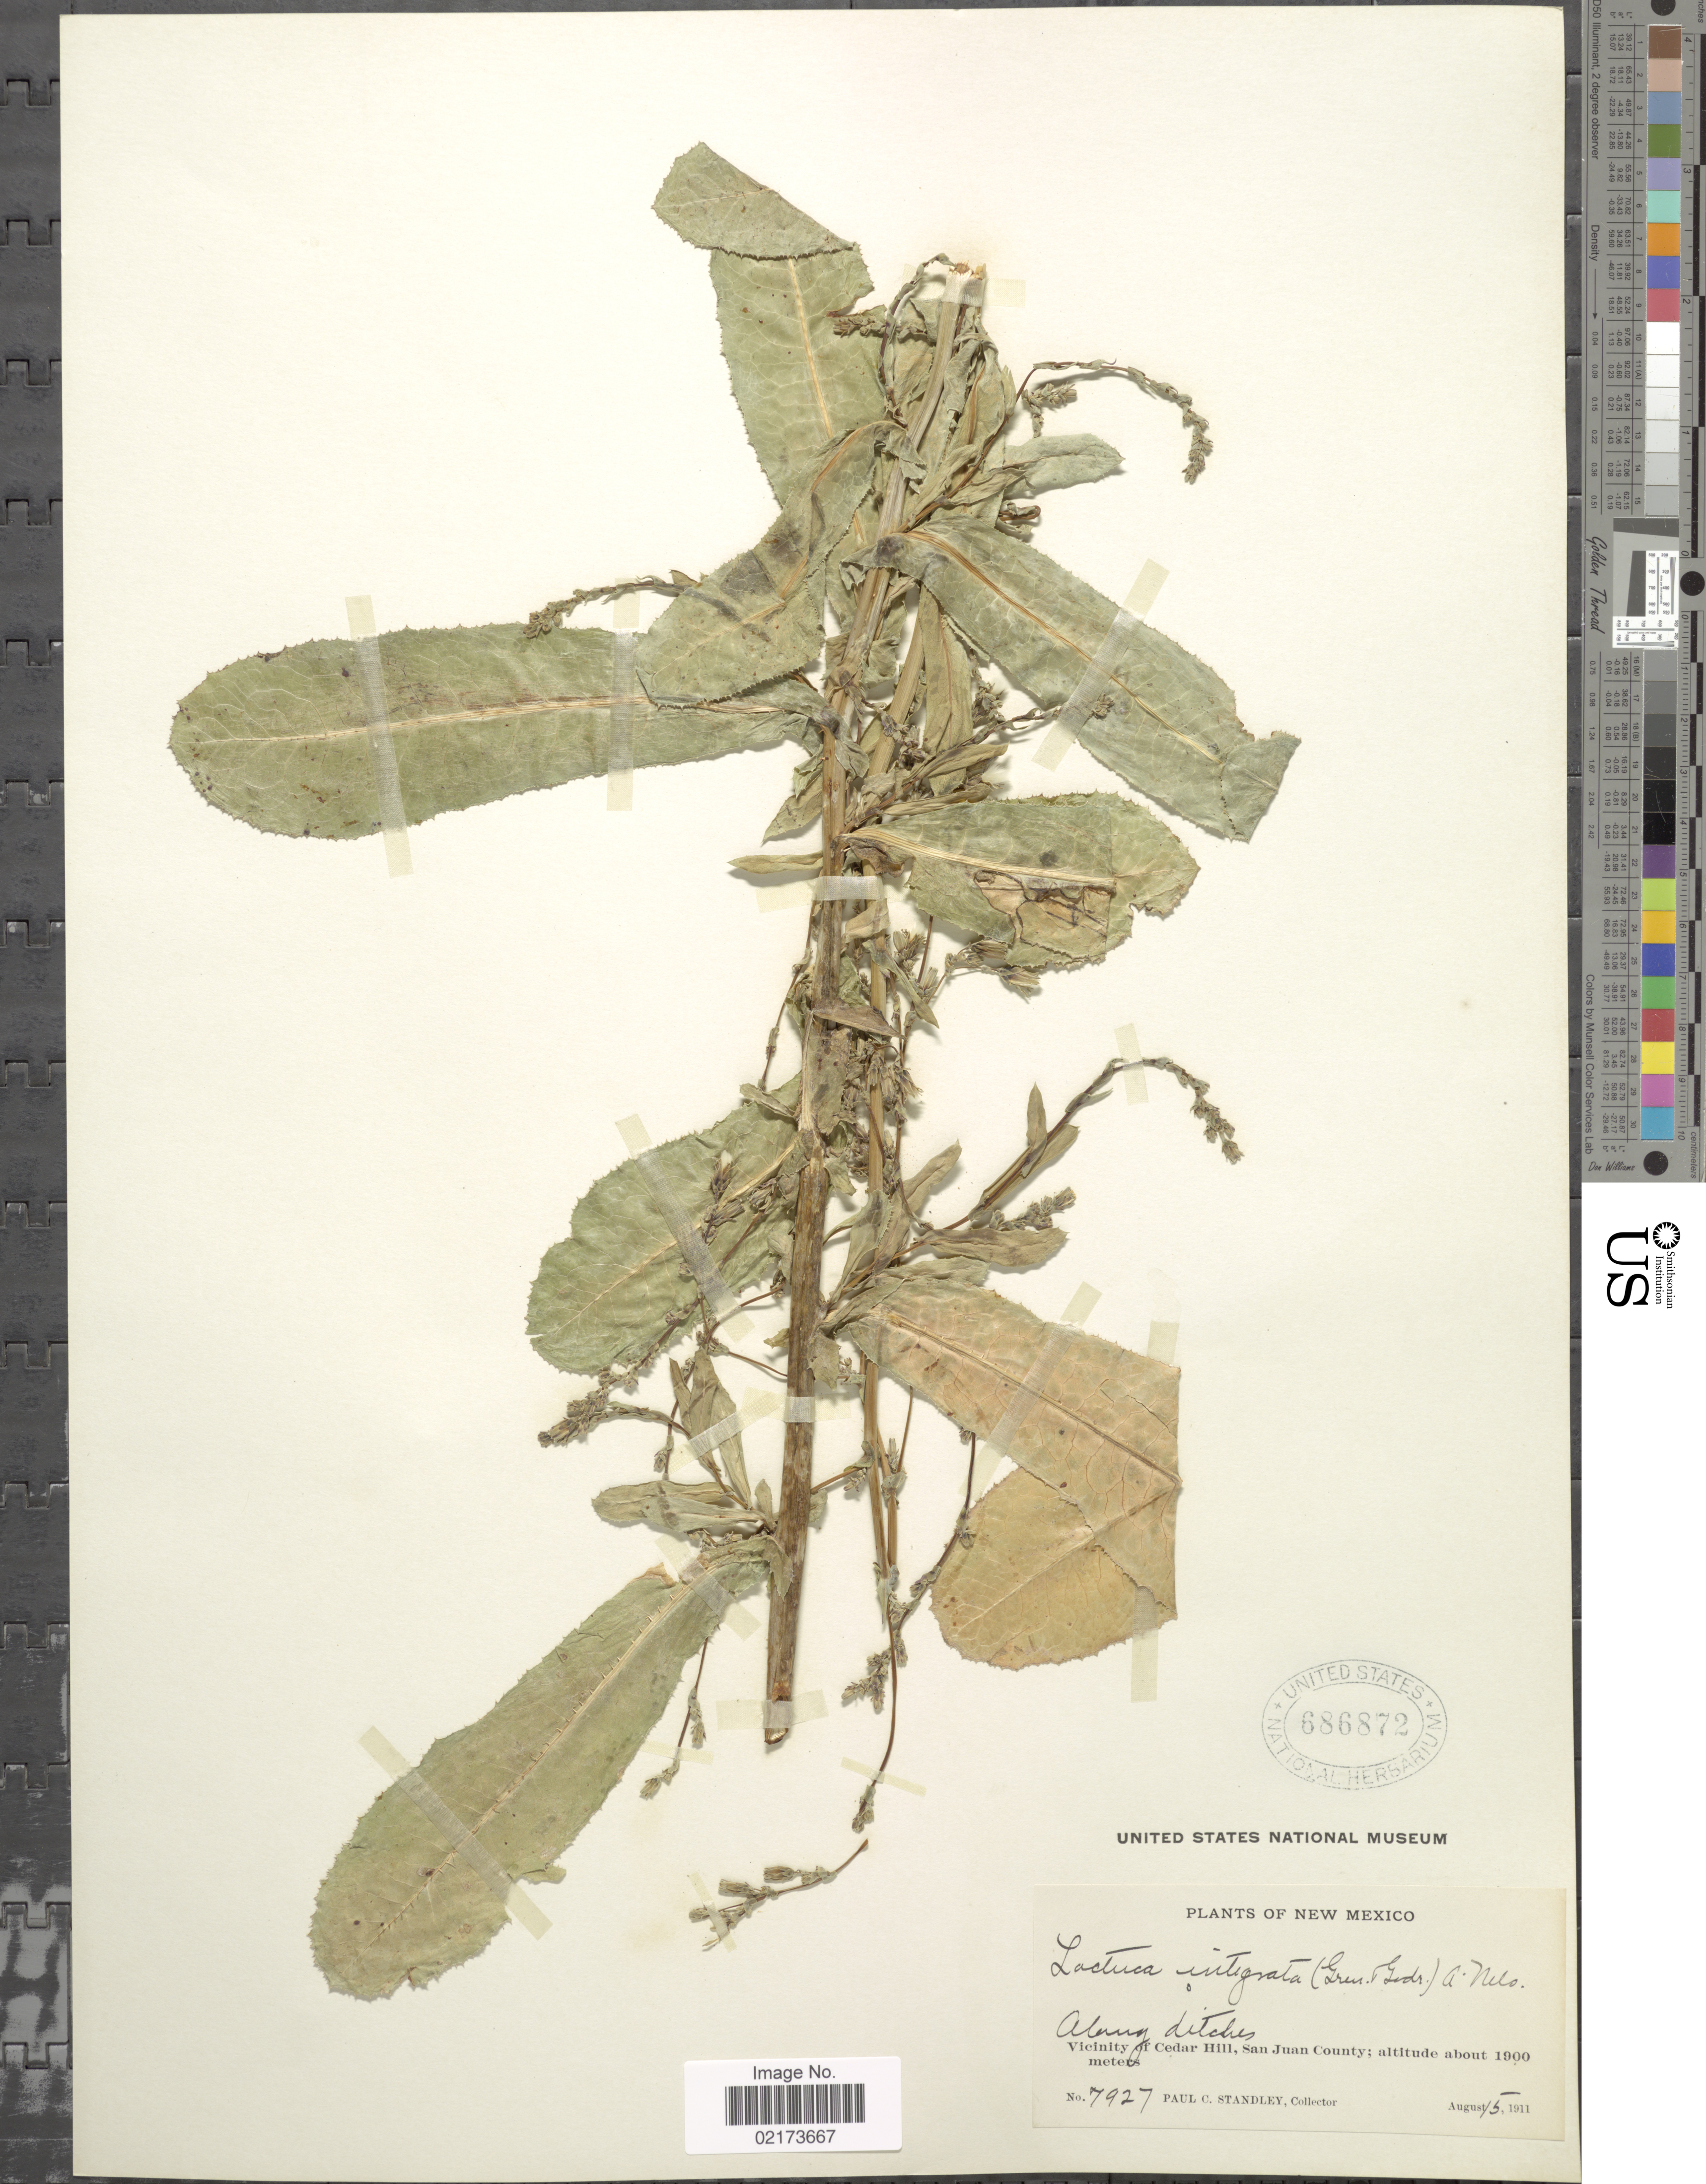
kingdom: Plantae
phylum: Tracheophyta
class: Magnoliopsida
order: Asterales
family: Asteraceae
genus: Lactuca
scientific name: Lactuca serriola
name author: L.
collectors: P. C. Standley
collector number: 7927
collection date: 1911-08-15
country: United States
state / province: New Mexico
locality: Vicinity of Cedar Hill, San Juan County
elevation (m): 1900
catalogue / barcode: US 686872